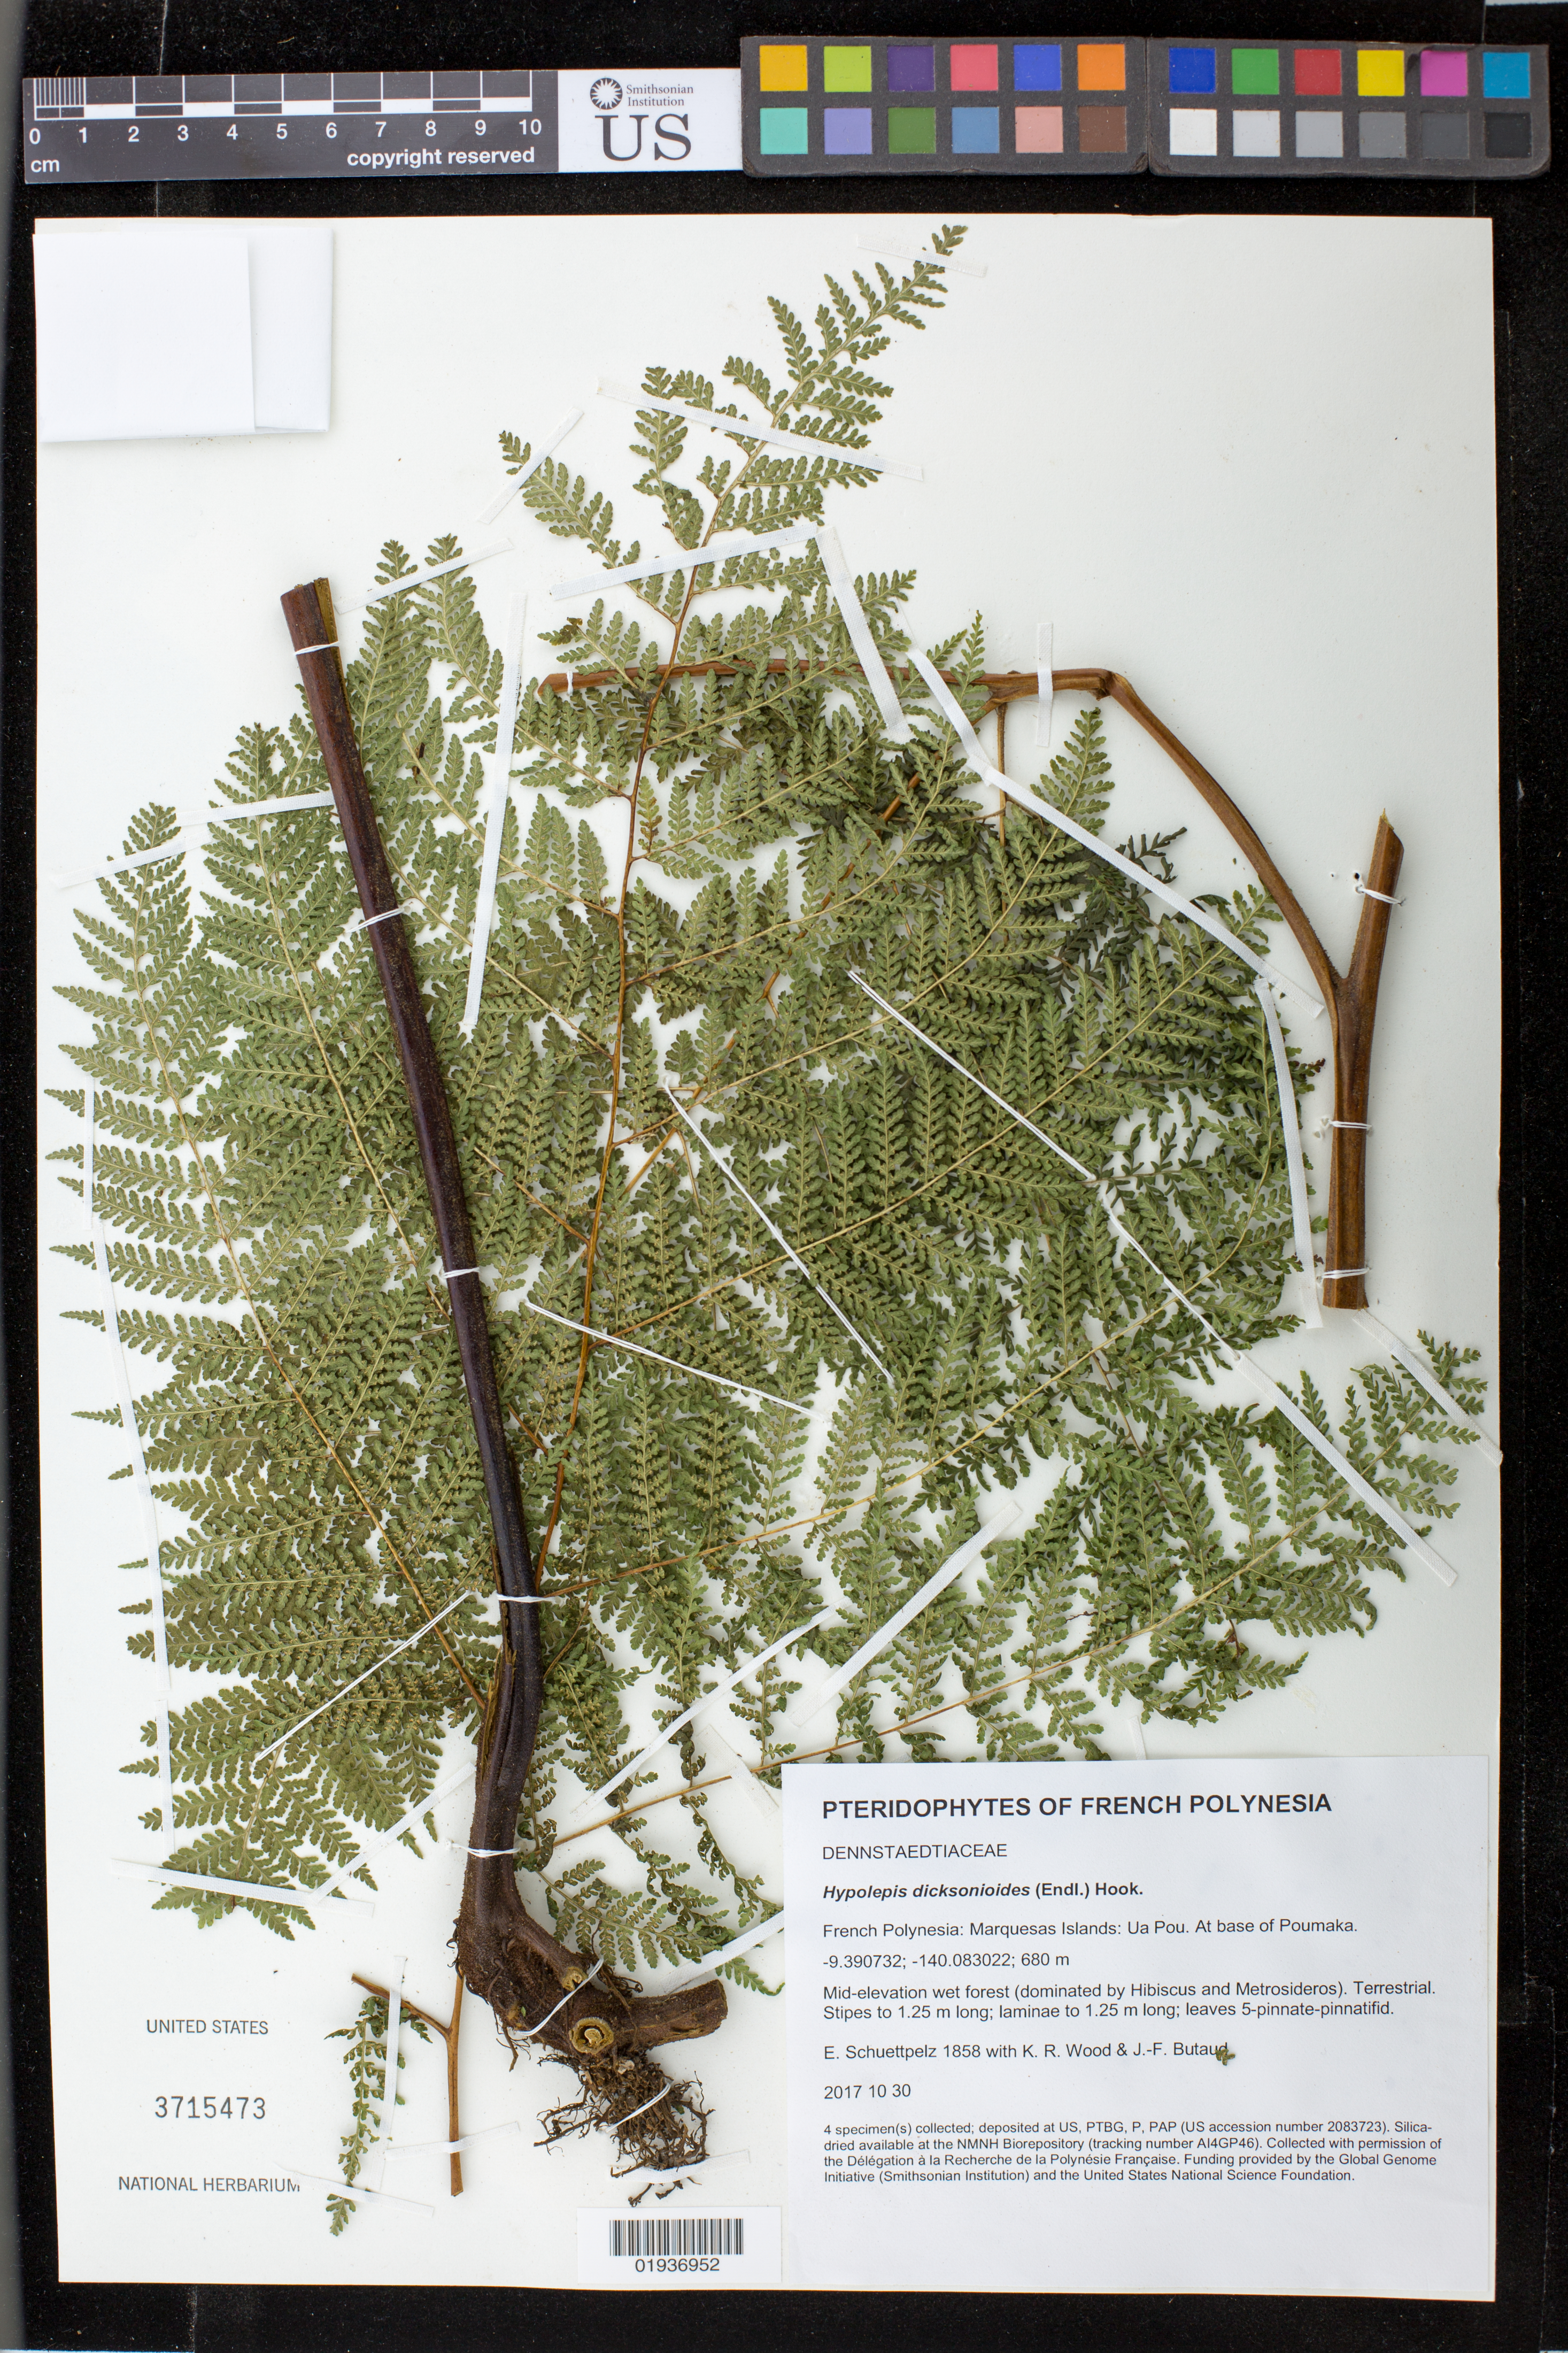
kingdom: Plantae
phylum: Tracheophyta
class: Polypodiopsida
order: Polypodiales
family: Dennstaedtiaceae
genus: Hypolepis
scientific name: Hypolepis dicksonioides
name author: (Endl.) Hook.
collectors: E. Schuettpelz, K. R. Wood & J. -F. Butaud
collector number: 1858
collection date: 2017-10-30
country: French Polynesia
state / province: Marquesas Islands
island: Ua Pou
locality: At base of Poumaka.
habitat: Mid-elevation wet forest (dominated by Hibiscus and Metrosideros).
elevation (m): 680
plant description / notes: Collected with permission of the Délégation à la Recherche de la Polynésie Française. Funding provided by the Global Genome Initiative (Smithsonian Institution) and the United States National Science Foundation. Silica dried tissue stored at AI4GP46 in the NMNH Biorepository, Smithsonian Institution.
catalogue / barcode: US 3715473